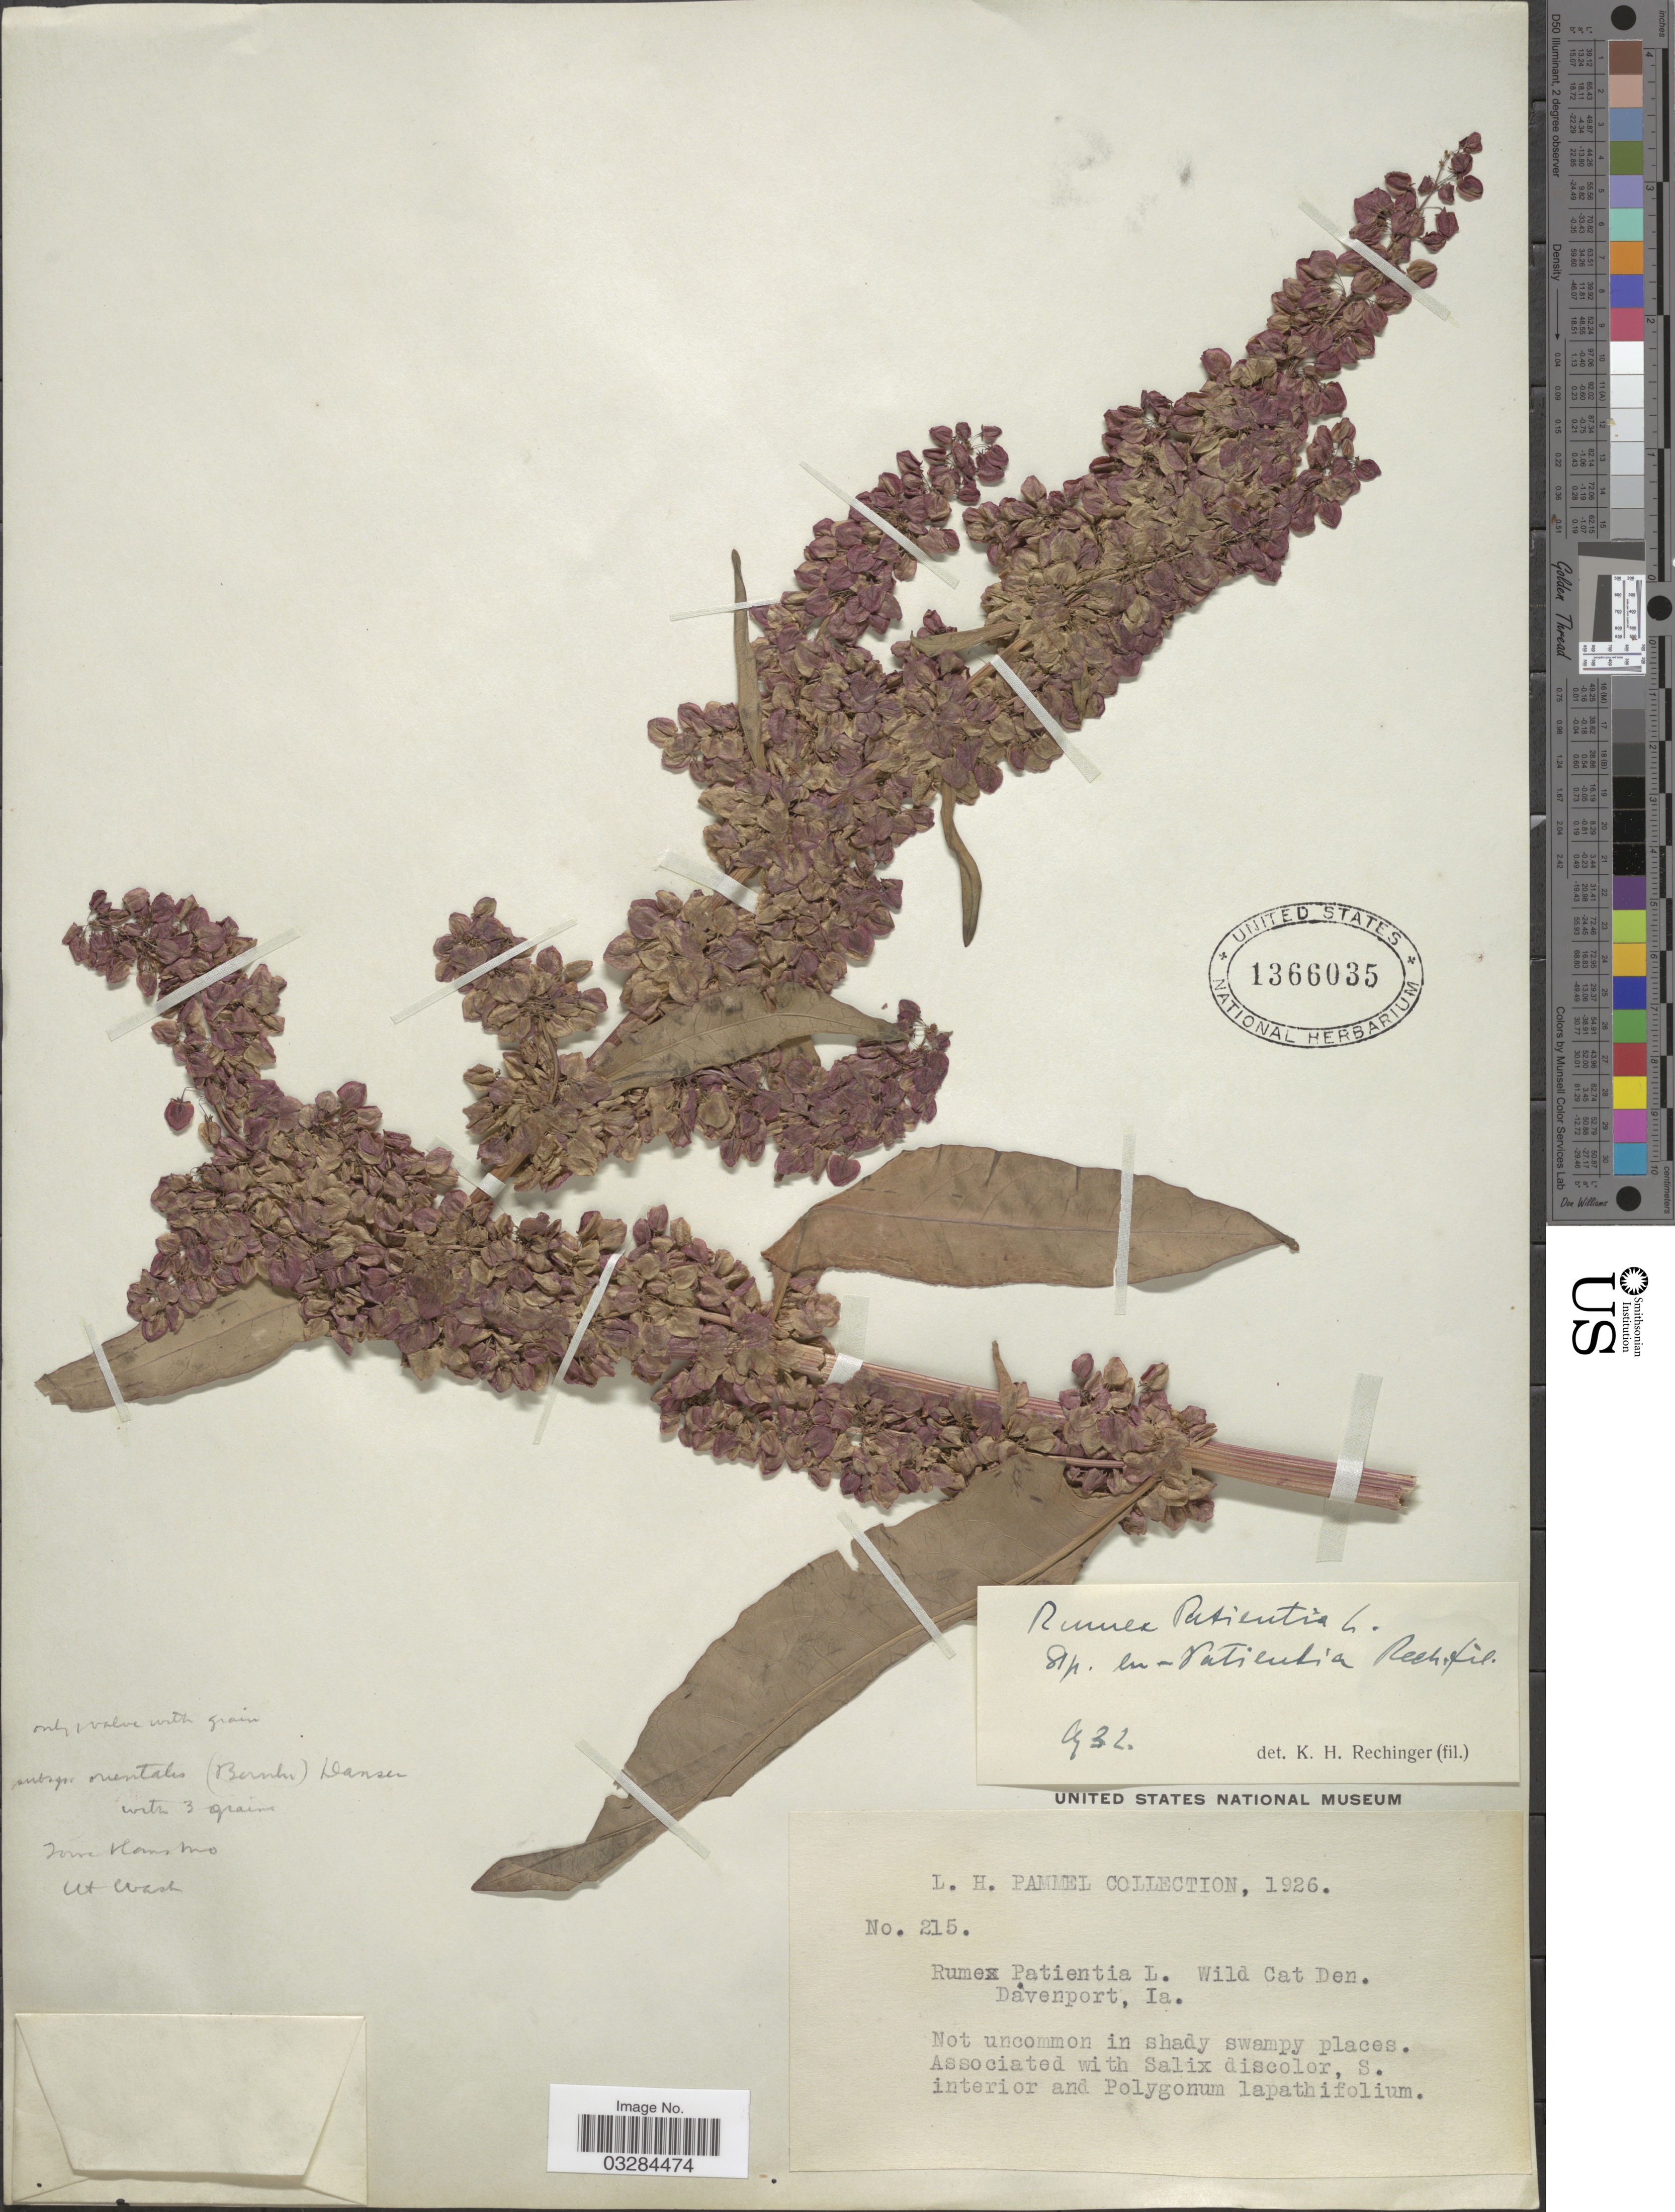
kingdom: Plantae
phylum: Tracheophyta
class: Magnoliopsida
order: Caryophyllales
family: Polygonaceae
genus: Rumex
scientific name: Rumex patientia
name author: L.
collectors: L. Pammel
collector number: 215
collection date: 1926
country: United States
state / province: Iowa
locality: Davenport.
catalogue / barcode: US 1366035